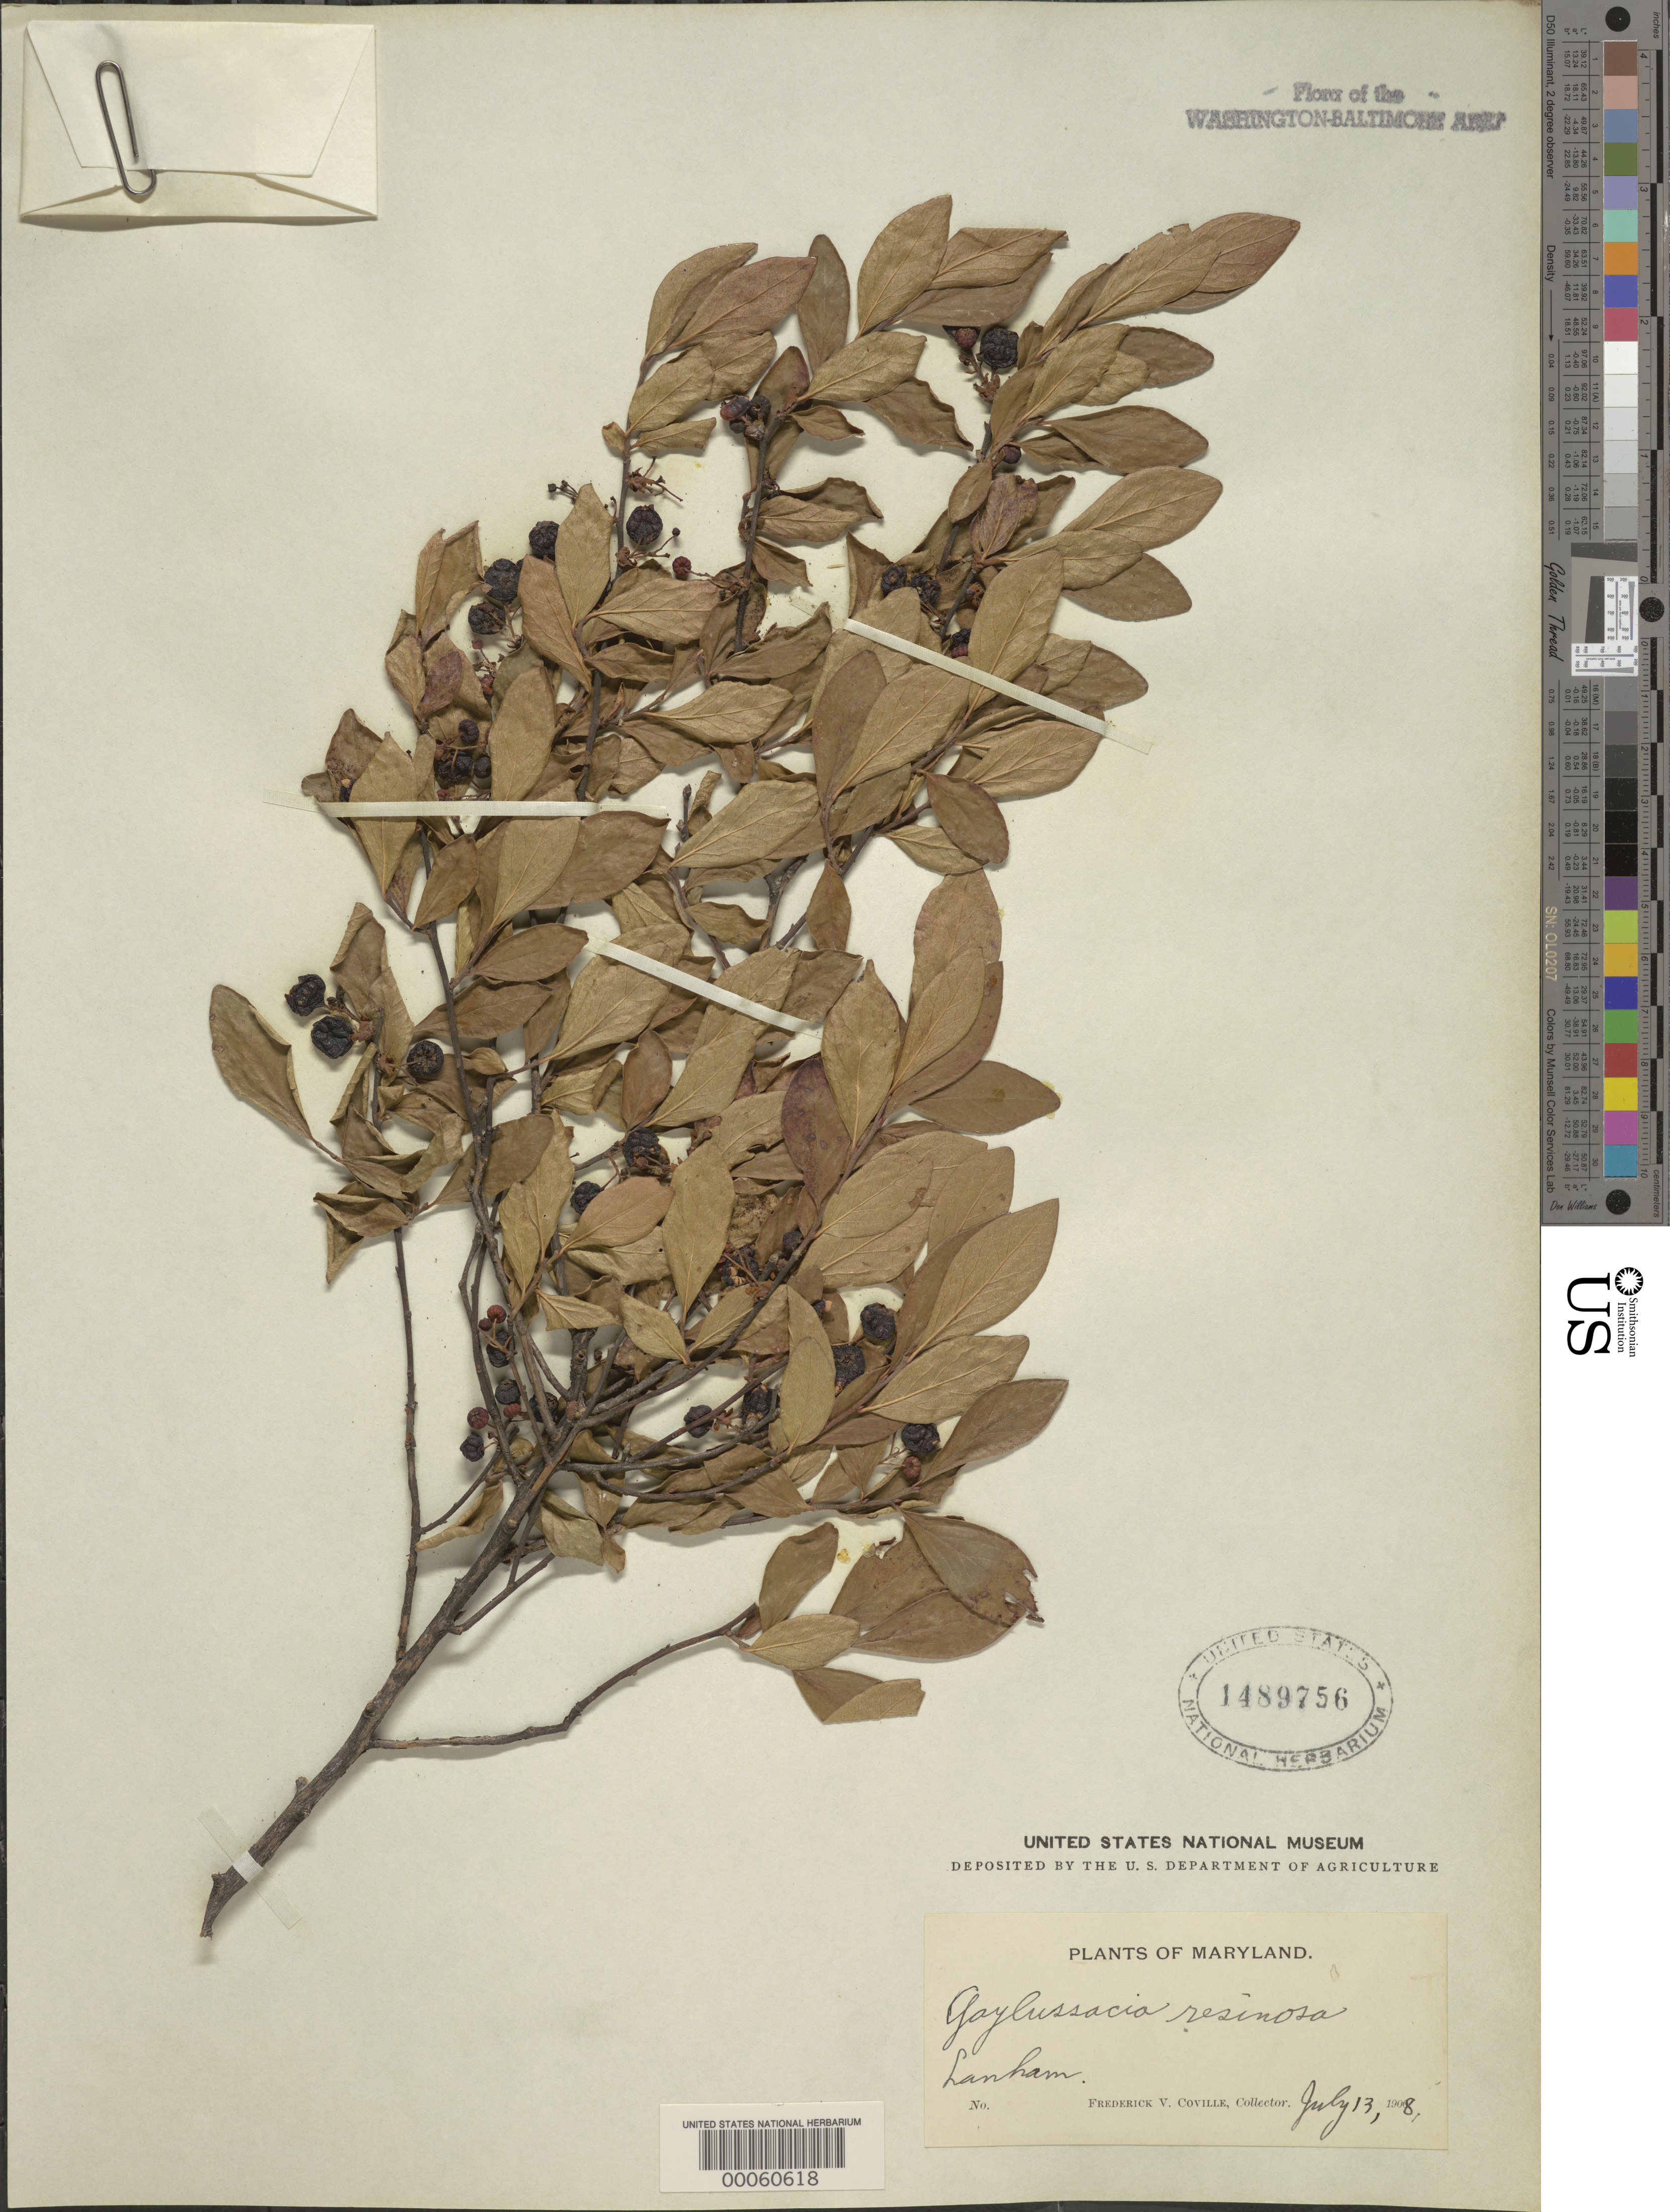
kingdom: Plantae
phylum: Tracheophyta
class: Magnoliopsida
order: Ericales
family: Ericaceae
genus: Gaylussacia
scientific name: Gaylussacia baccata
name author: (Wangenh.) K. Koch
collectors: F. V. Coville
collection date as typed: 13 Jul 1908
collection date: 1908-07-13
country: United States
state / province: Maryland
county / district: Prince George's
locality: Lanham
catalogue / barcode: US 1489756